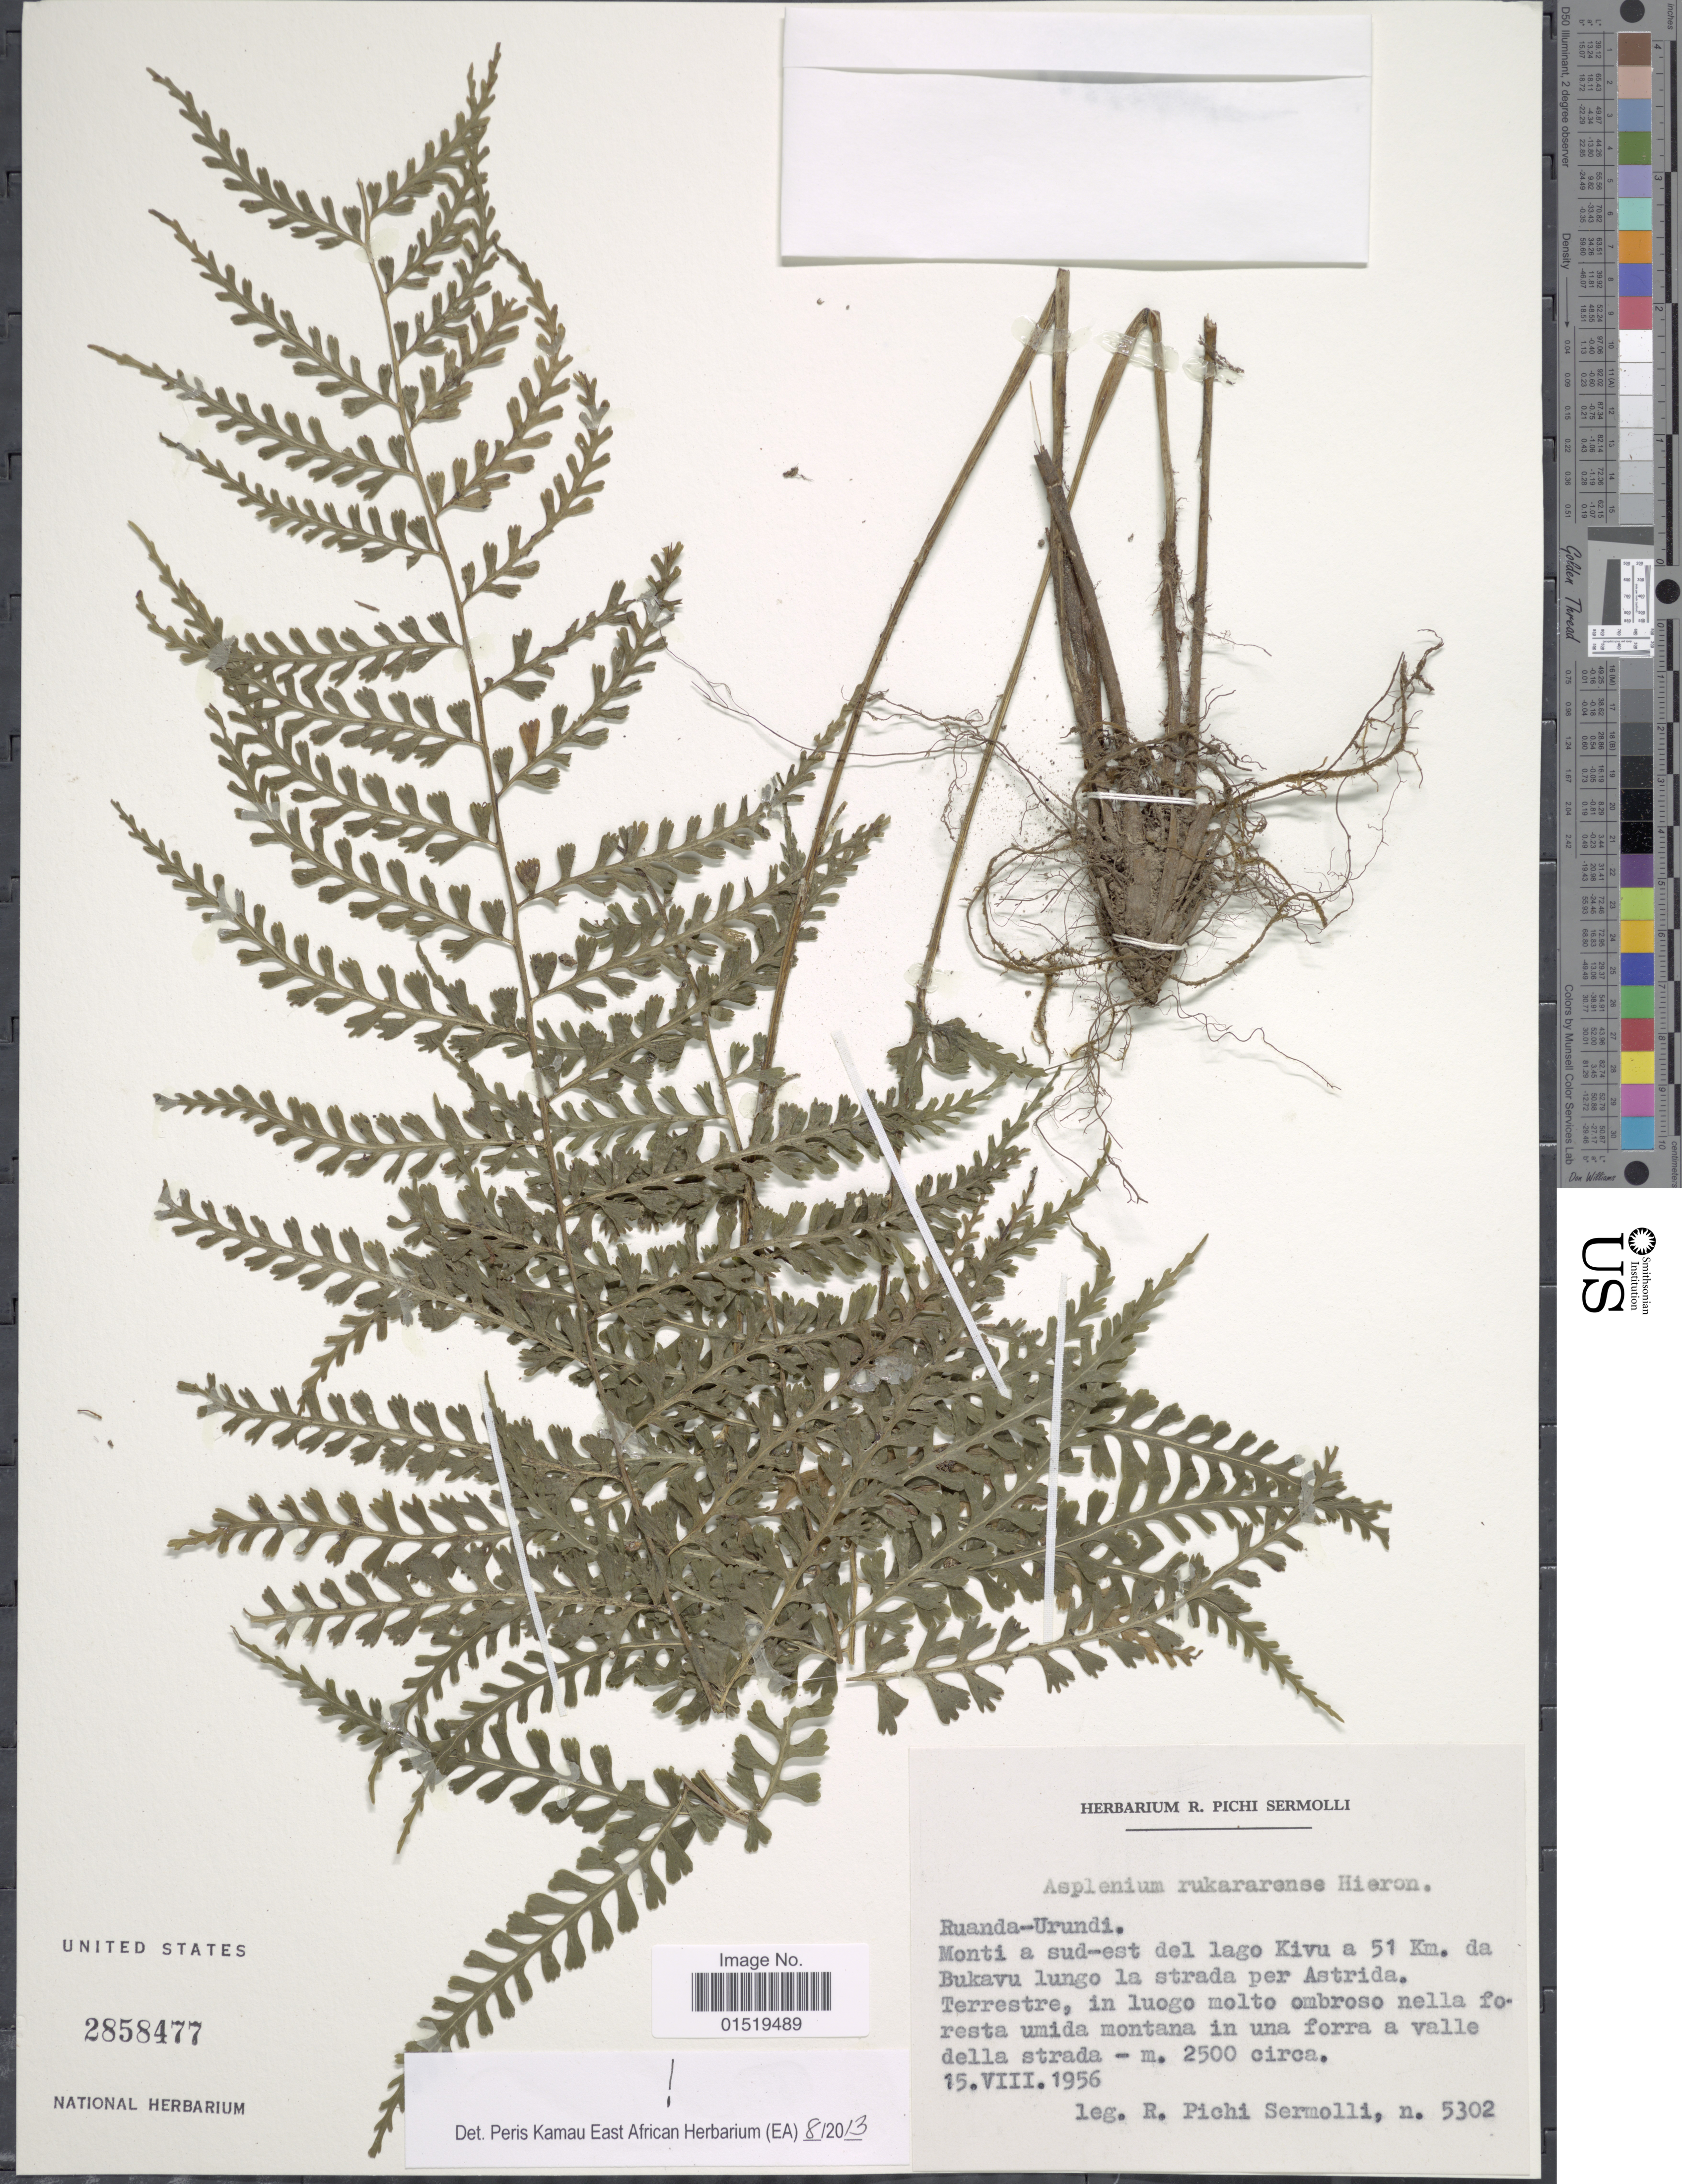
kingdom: Plantae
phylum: Tracheophyta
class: Polypodiopsida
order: Polypodiales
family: Aspleniaceae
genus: Asplenium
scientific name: Asplenium rukararense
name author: Hieron.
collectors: R. E. Pichi-Sermolli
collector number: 5302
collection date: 1956-08-15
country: Rwanda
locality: Ruanda-Urundi. Monti a sud-est del lago Kivu a 51 Km. da Bukavu lungo la strada per Astrida.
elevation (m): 2500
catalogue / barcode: US 2858477